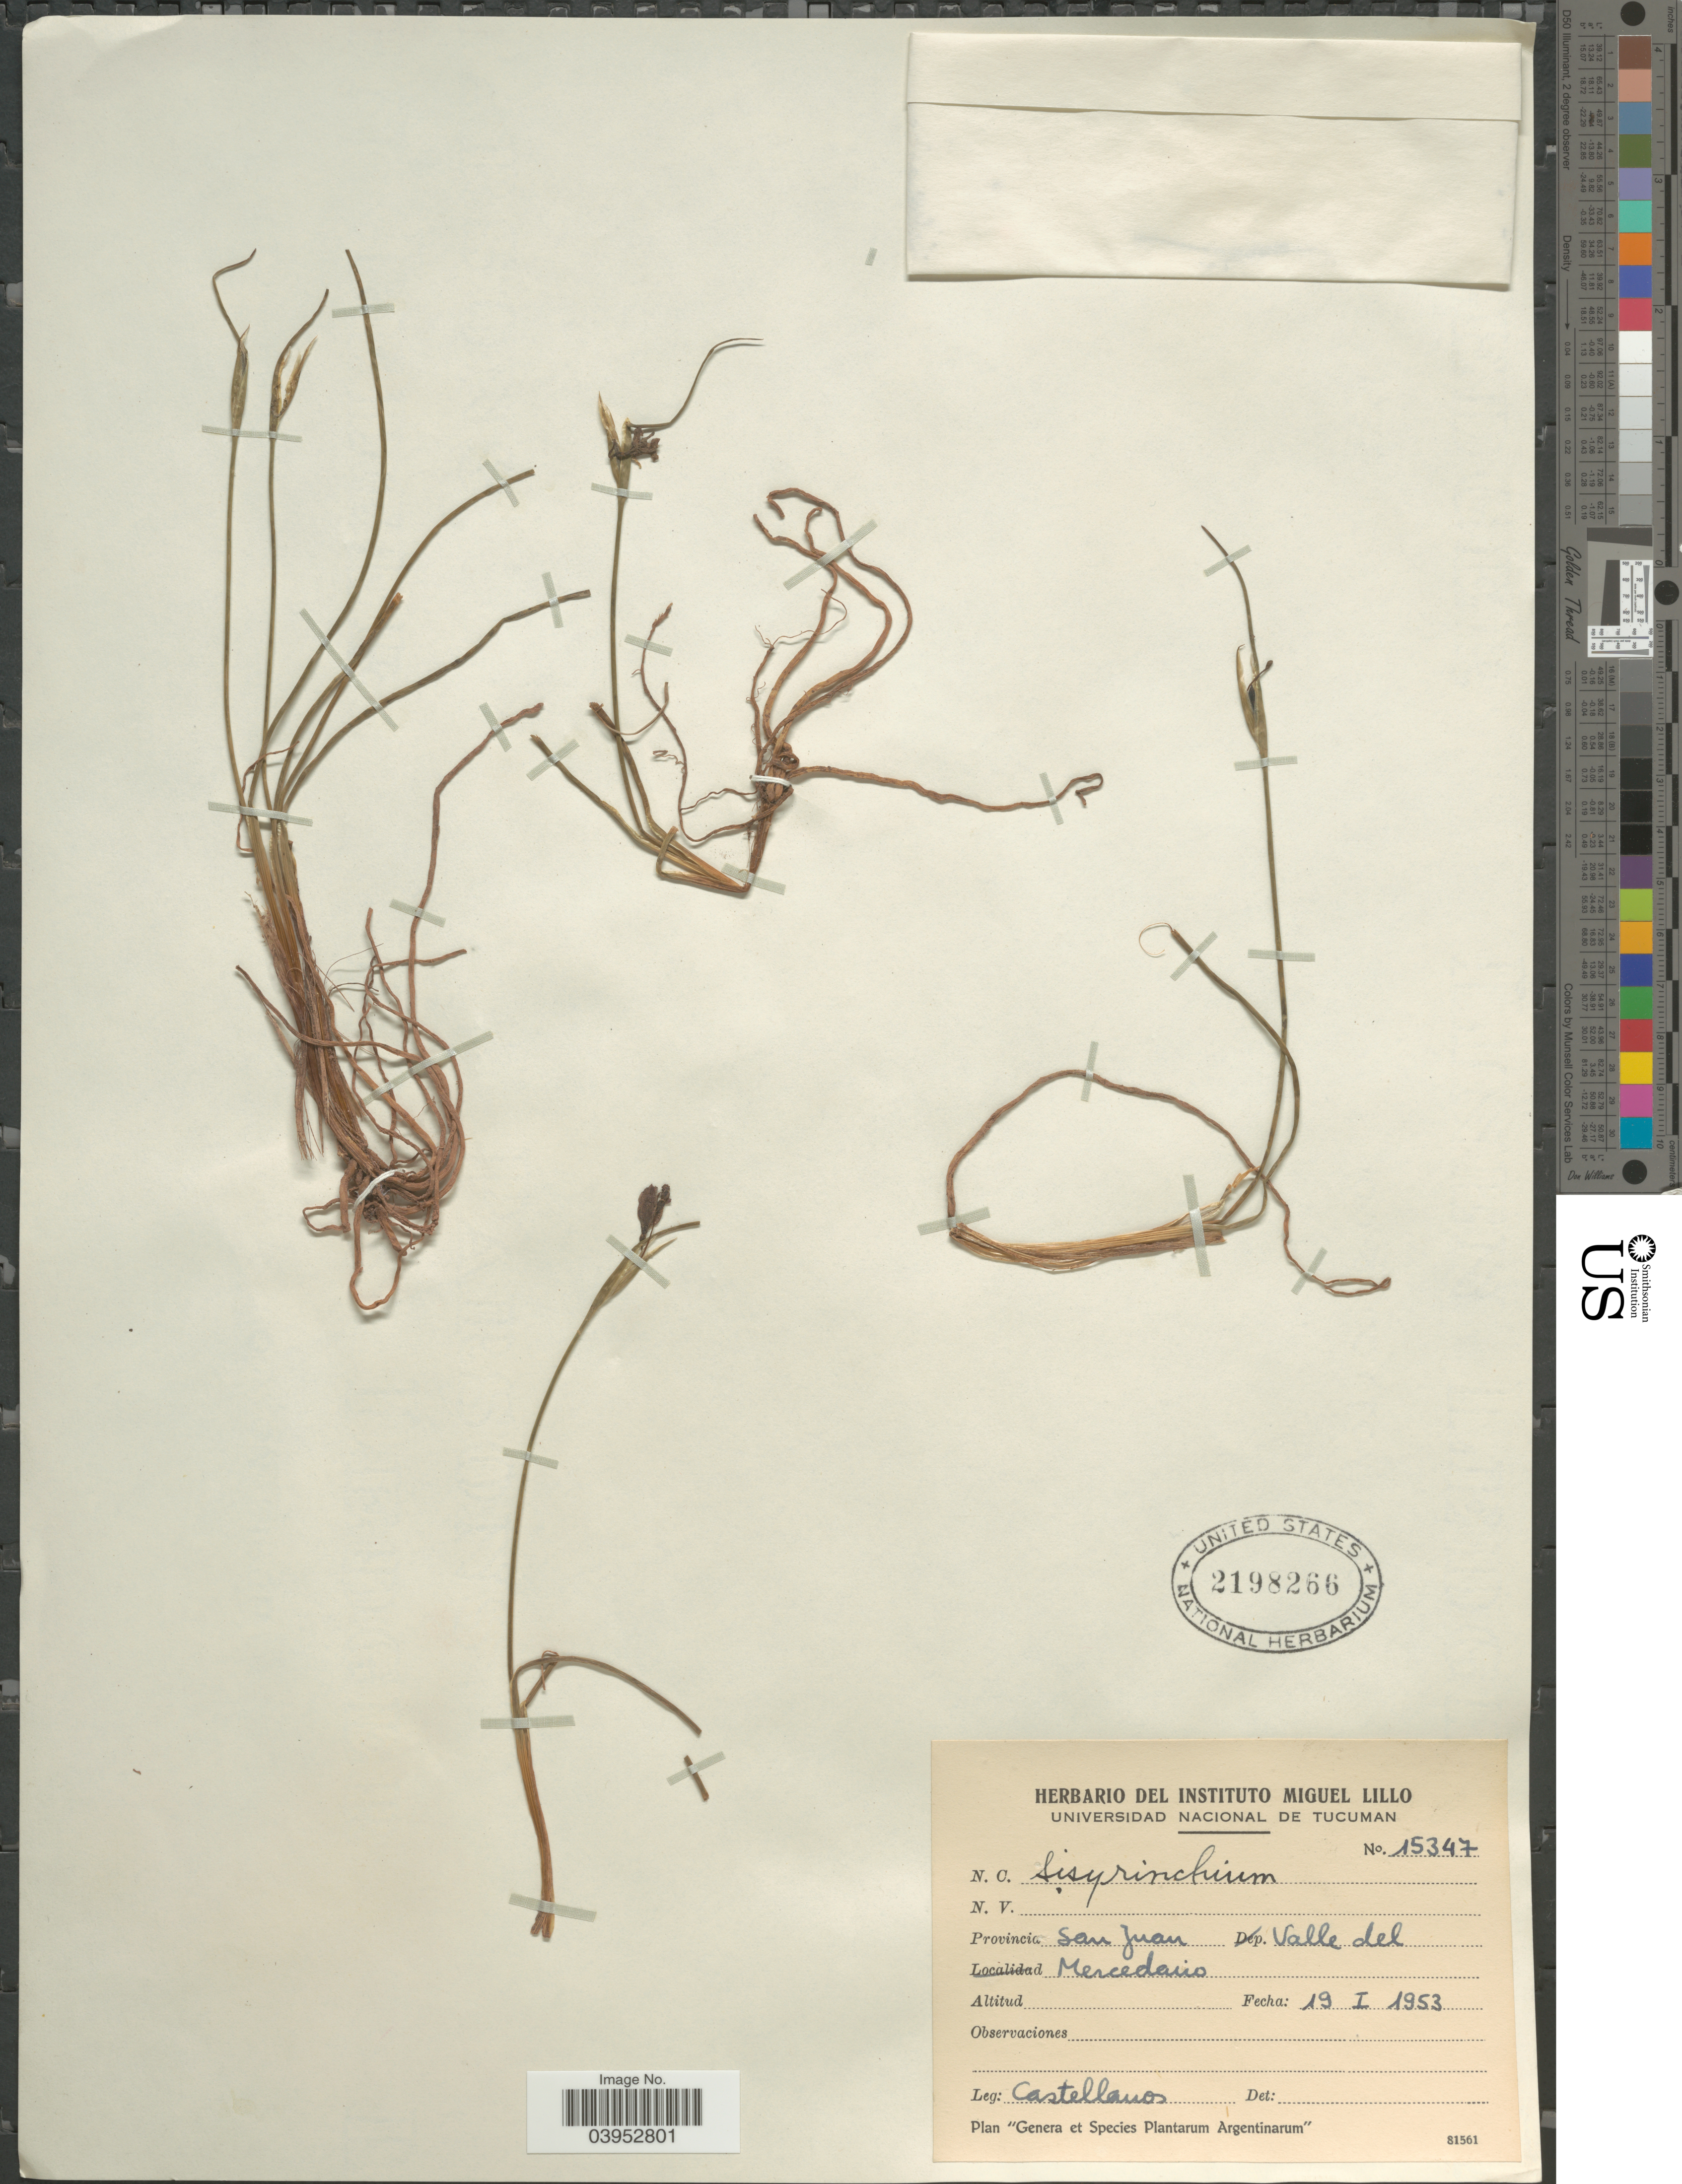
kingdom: Plantae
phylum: Tracheophyta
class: Liliopsida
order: Asparagales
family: Iridaceae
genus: Sisyrinchium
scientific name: Sisyrinchium sp.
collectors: -- Castellanos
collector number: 15347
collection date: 1953-01-19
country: Argentina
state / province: San Juan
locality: Dep. Valle del Mercedario.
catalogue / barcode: US 2198266